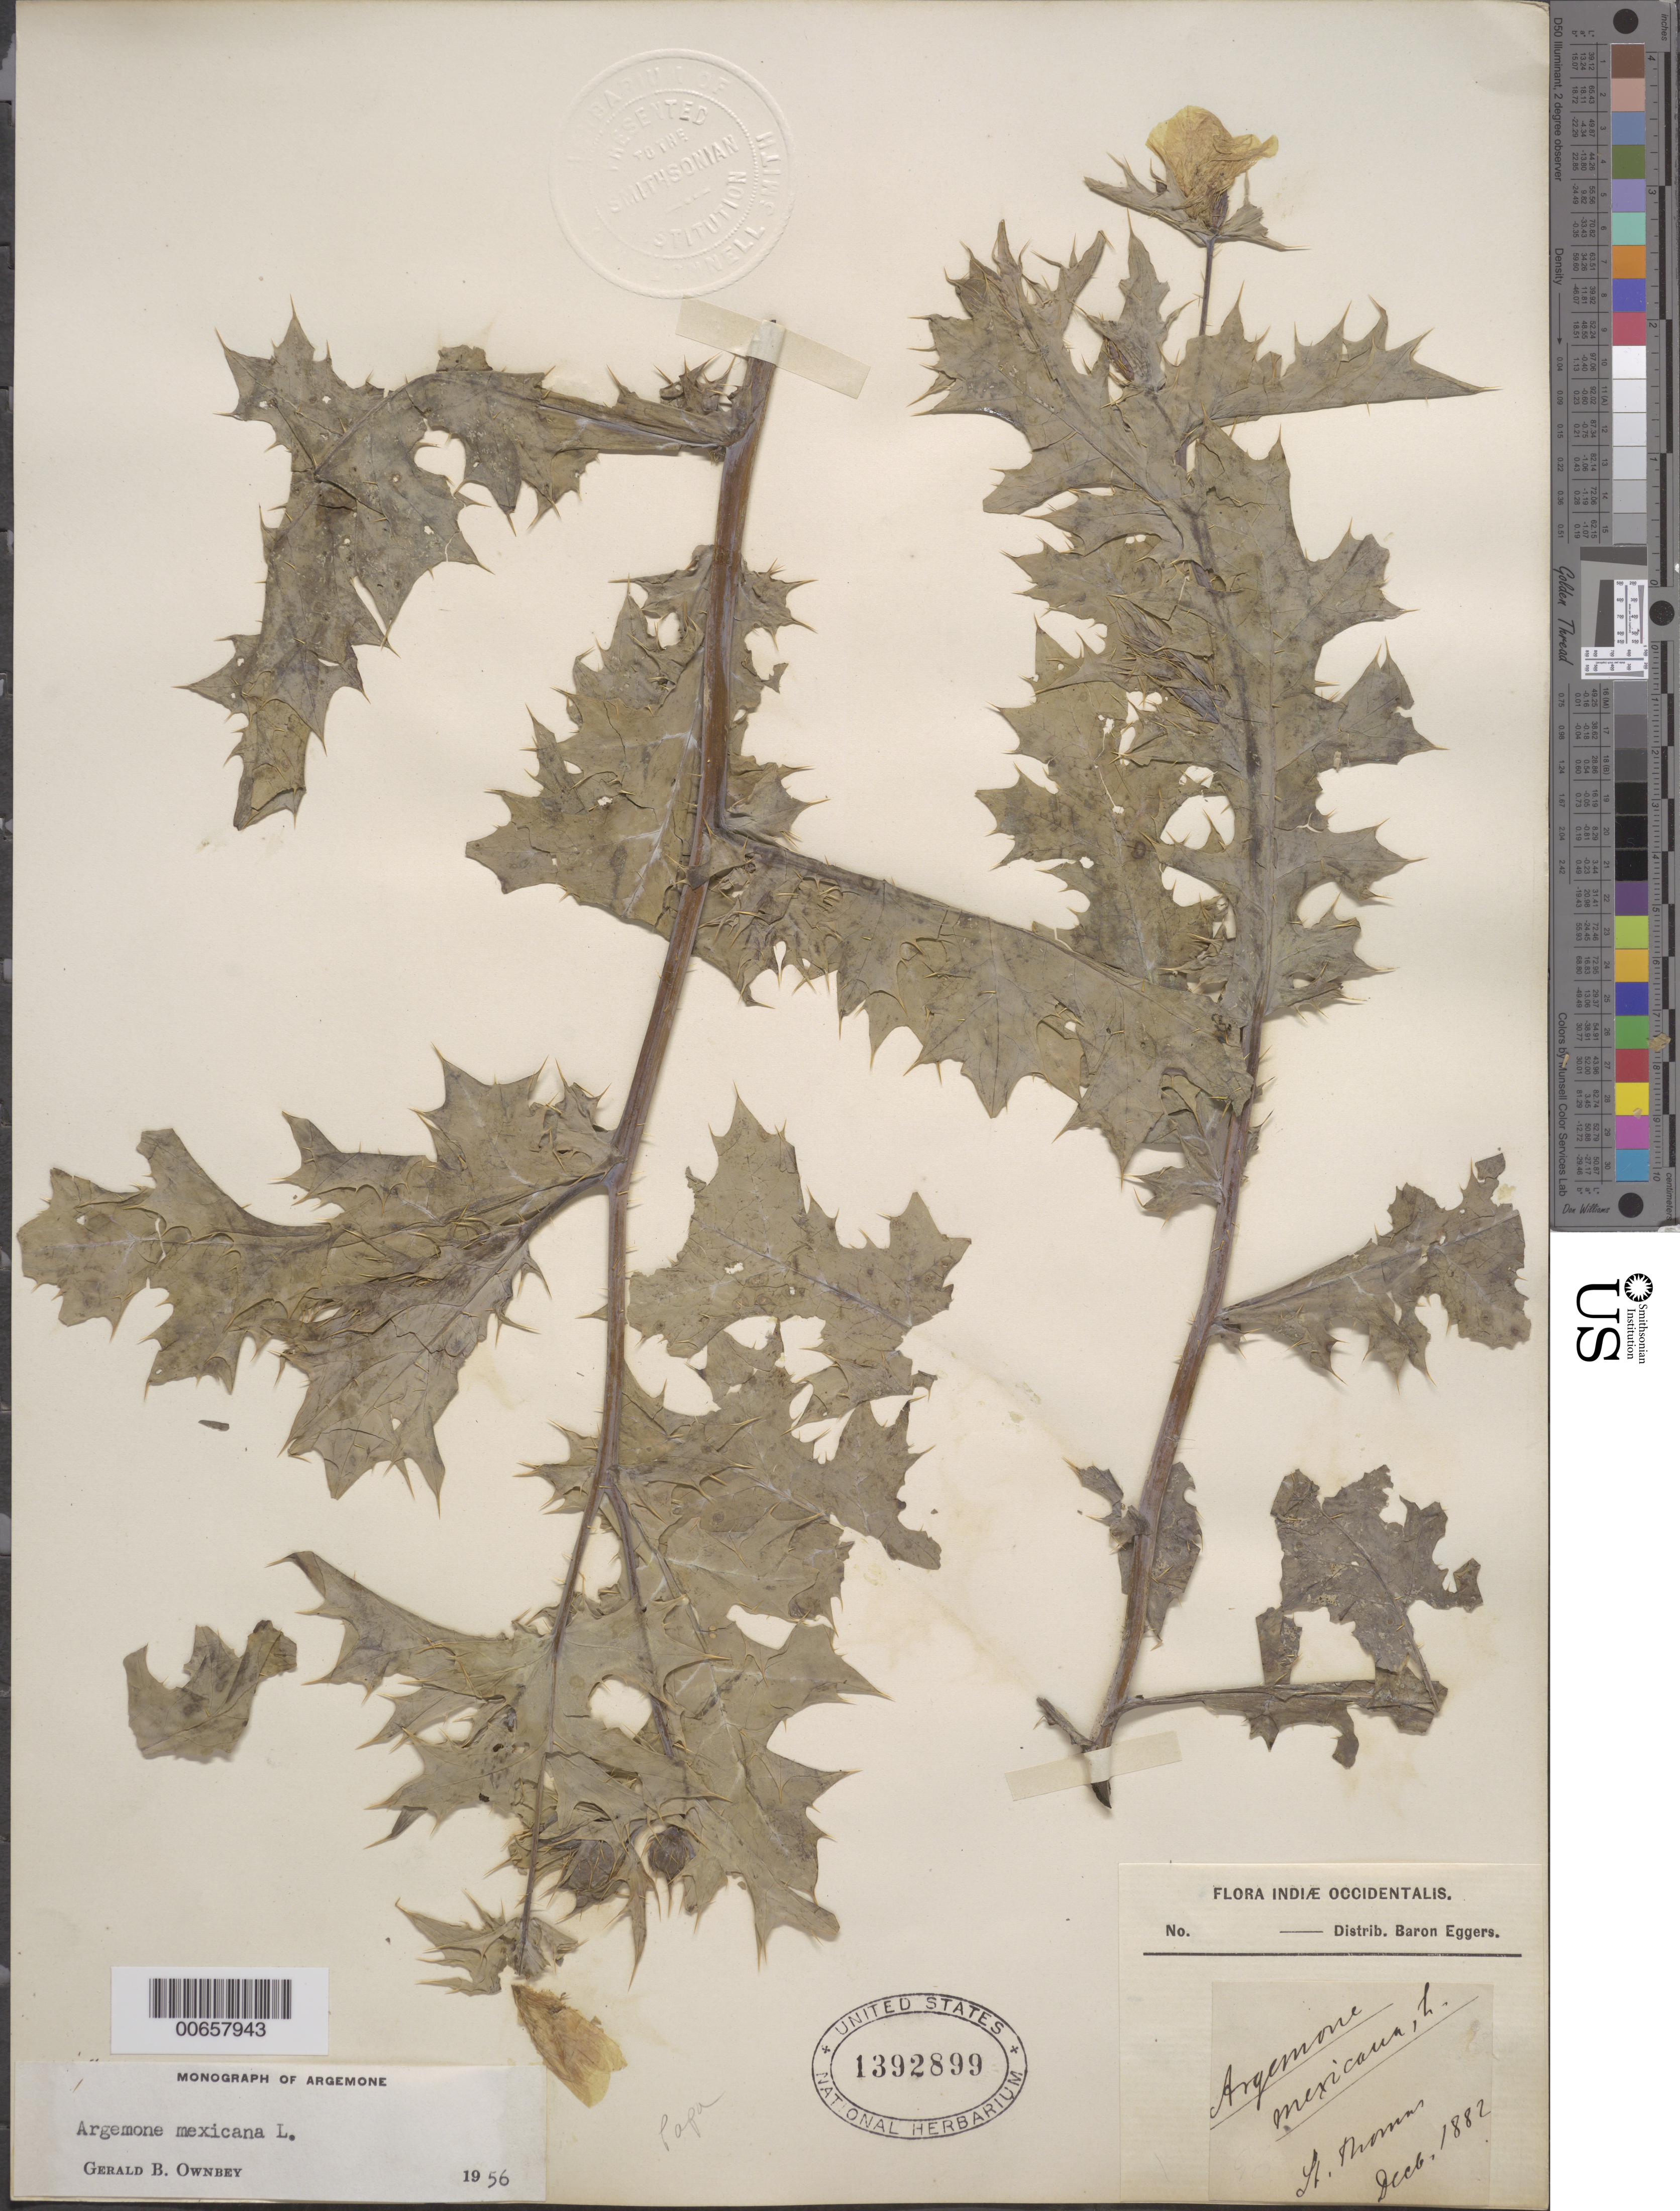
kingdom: Plantae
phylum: Tracheophyta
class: Magnoliopsida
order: Ranunculales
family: Papaveraceae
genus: Argemone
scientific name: Argemone mexicana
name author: L.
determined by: Ownbey, G. B.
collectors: H. F. A. von Eggers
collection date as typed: Dec 1882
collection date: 1882-12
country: U.S. Virgin Islands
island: St. Thomas Island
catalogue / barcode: US 1392899